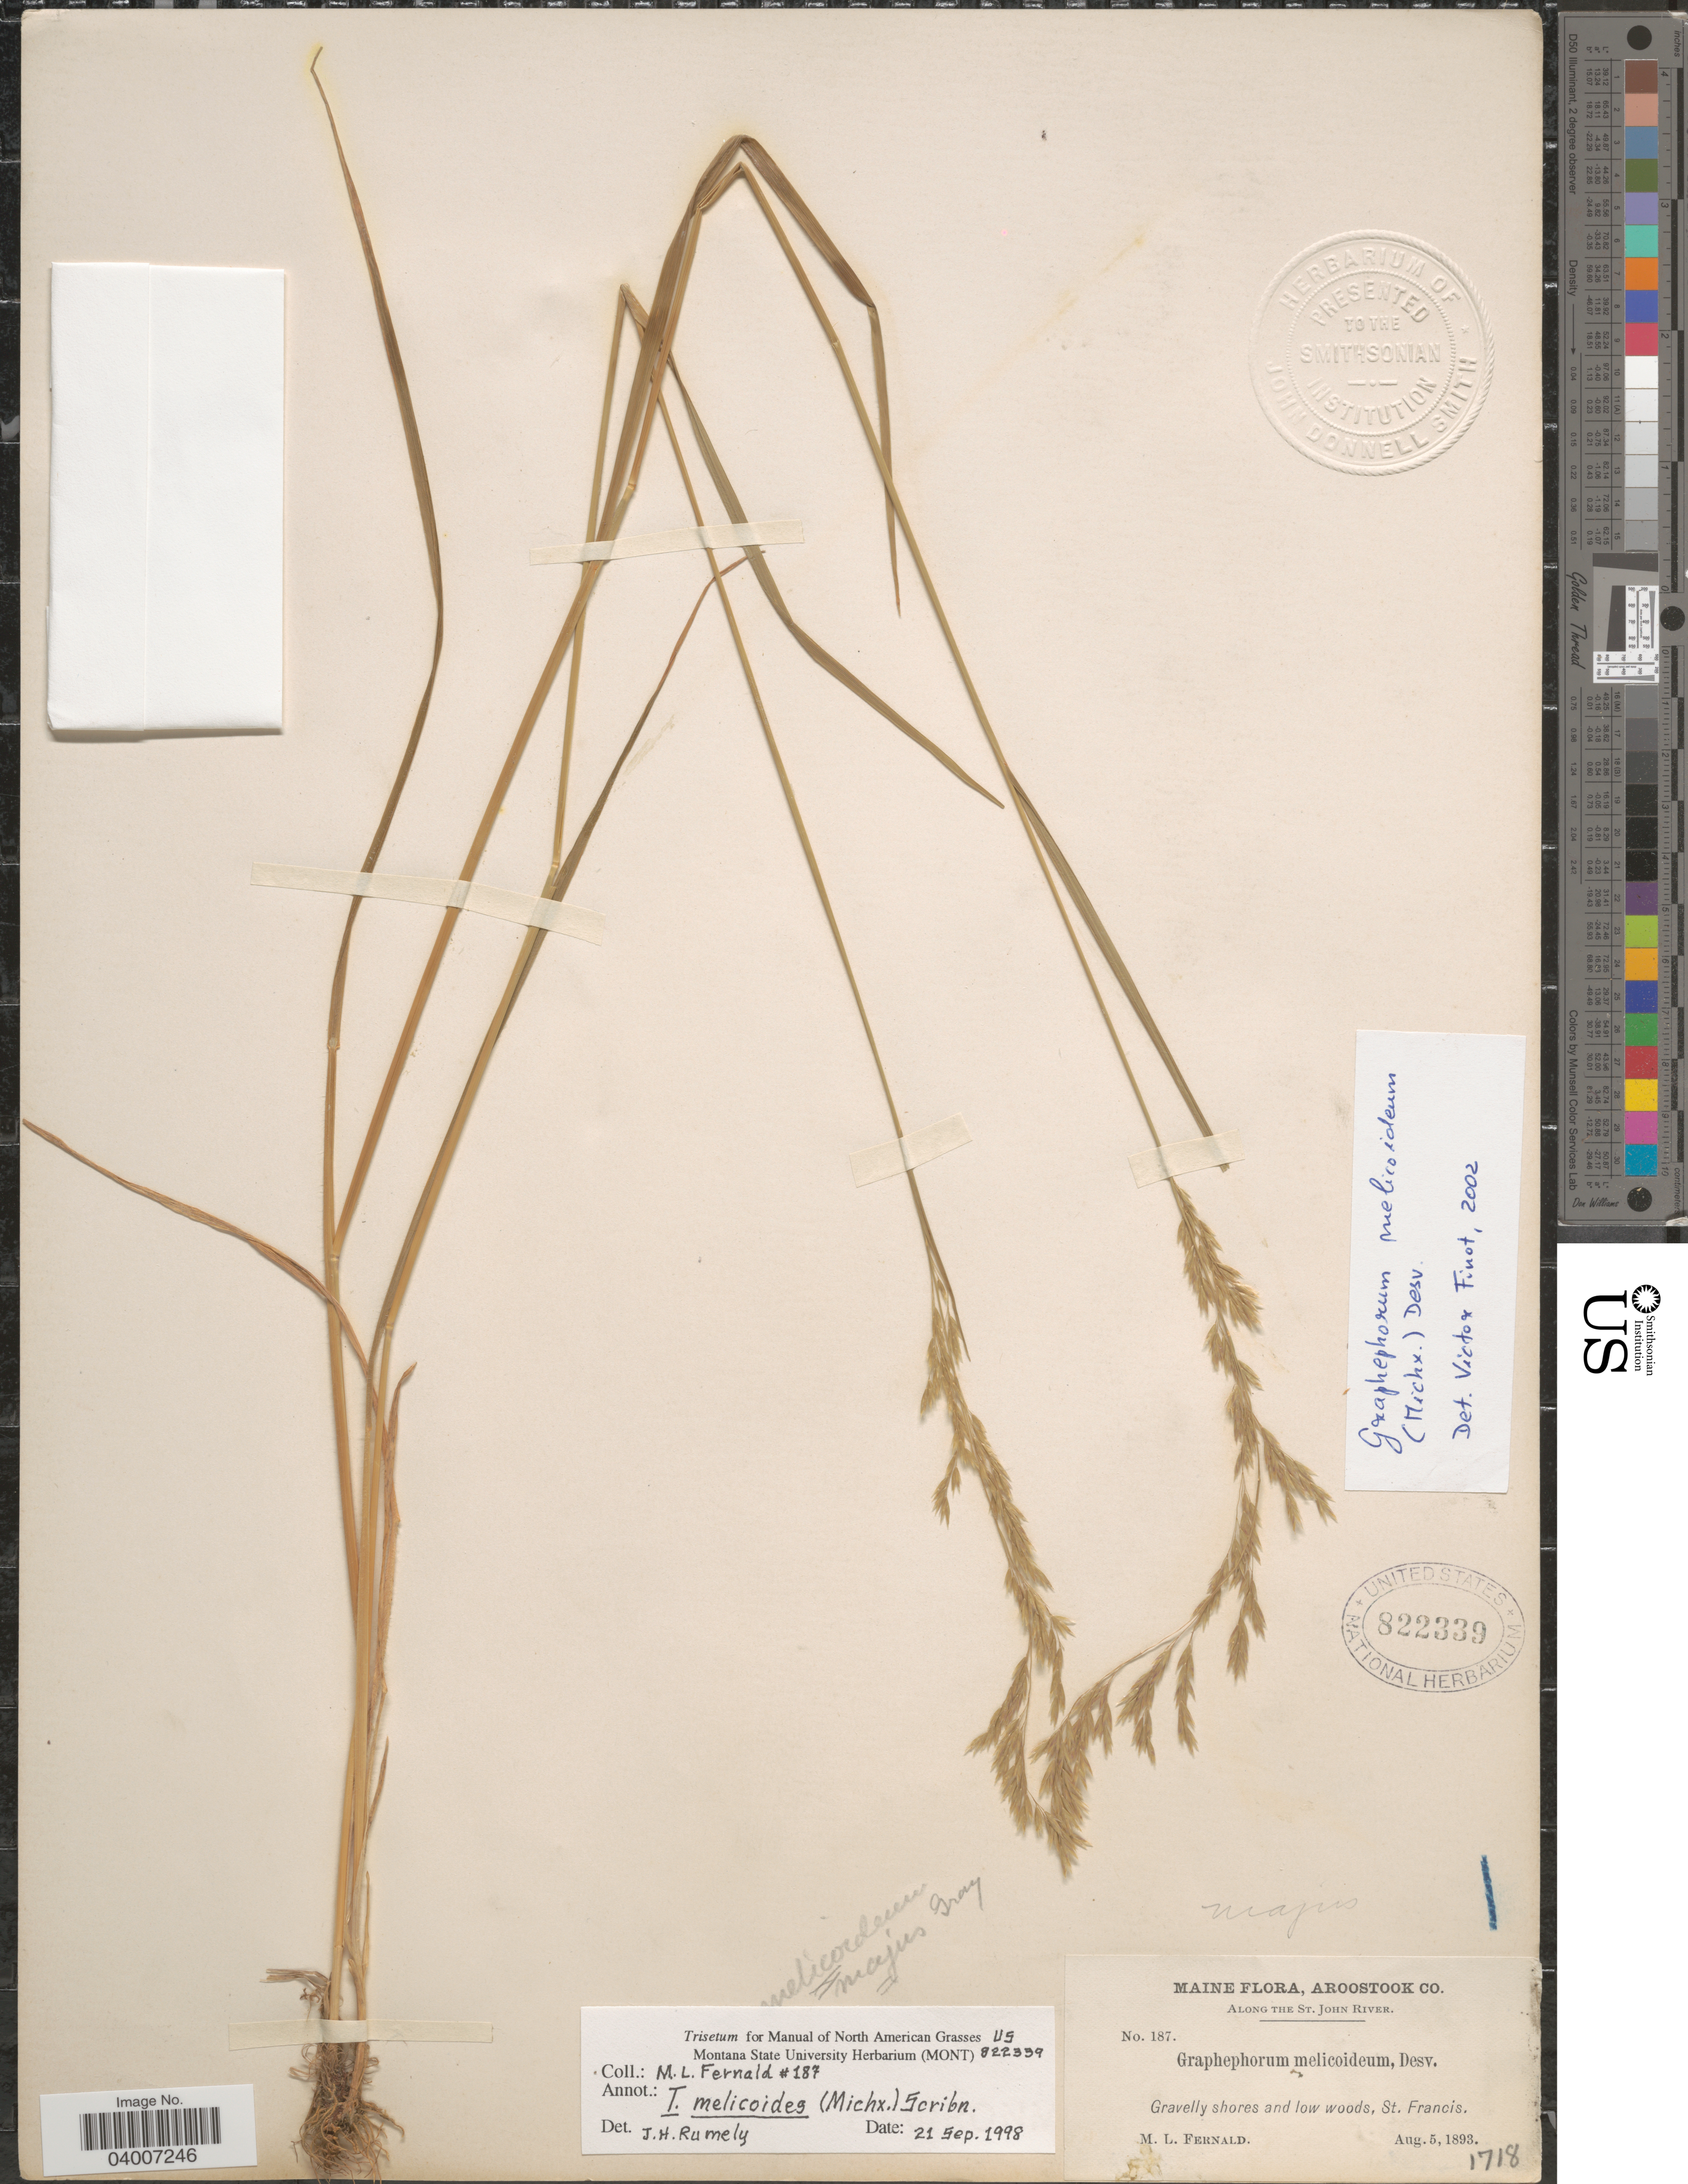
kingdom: Plantae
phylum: Tracheophyta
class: Liliopsida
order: Poales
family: Poaceae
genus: Graphephorum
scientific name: Graphephorum melicoides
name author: (F. Michx.) Desv.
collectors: M. L. Fernald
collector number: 187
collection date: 1893-08-05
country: United States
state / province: Maine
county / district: Aroostook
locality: Along the St. John River. St. Francis.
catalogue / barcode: US 822339